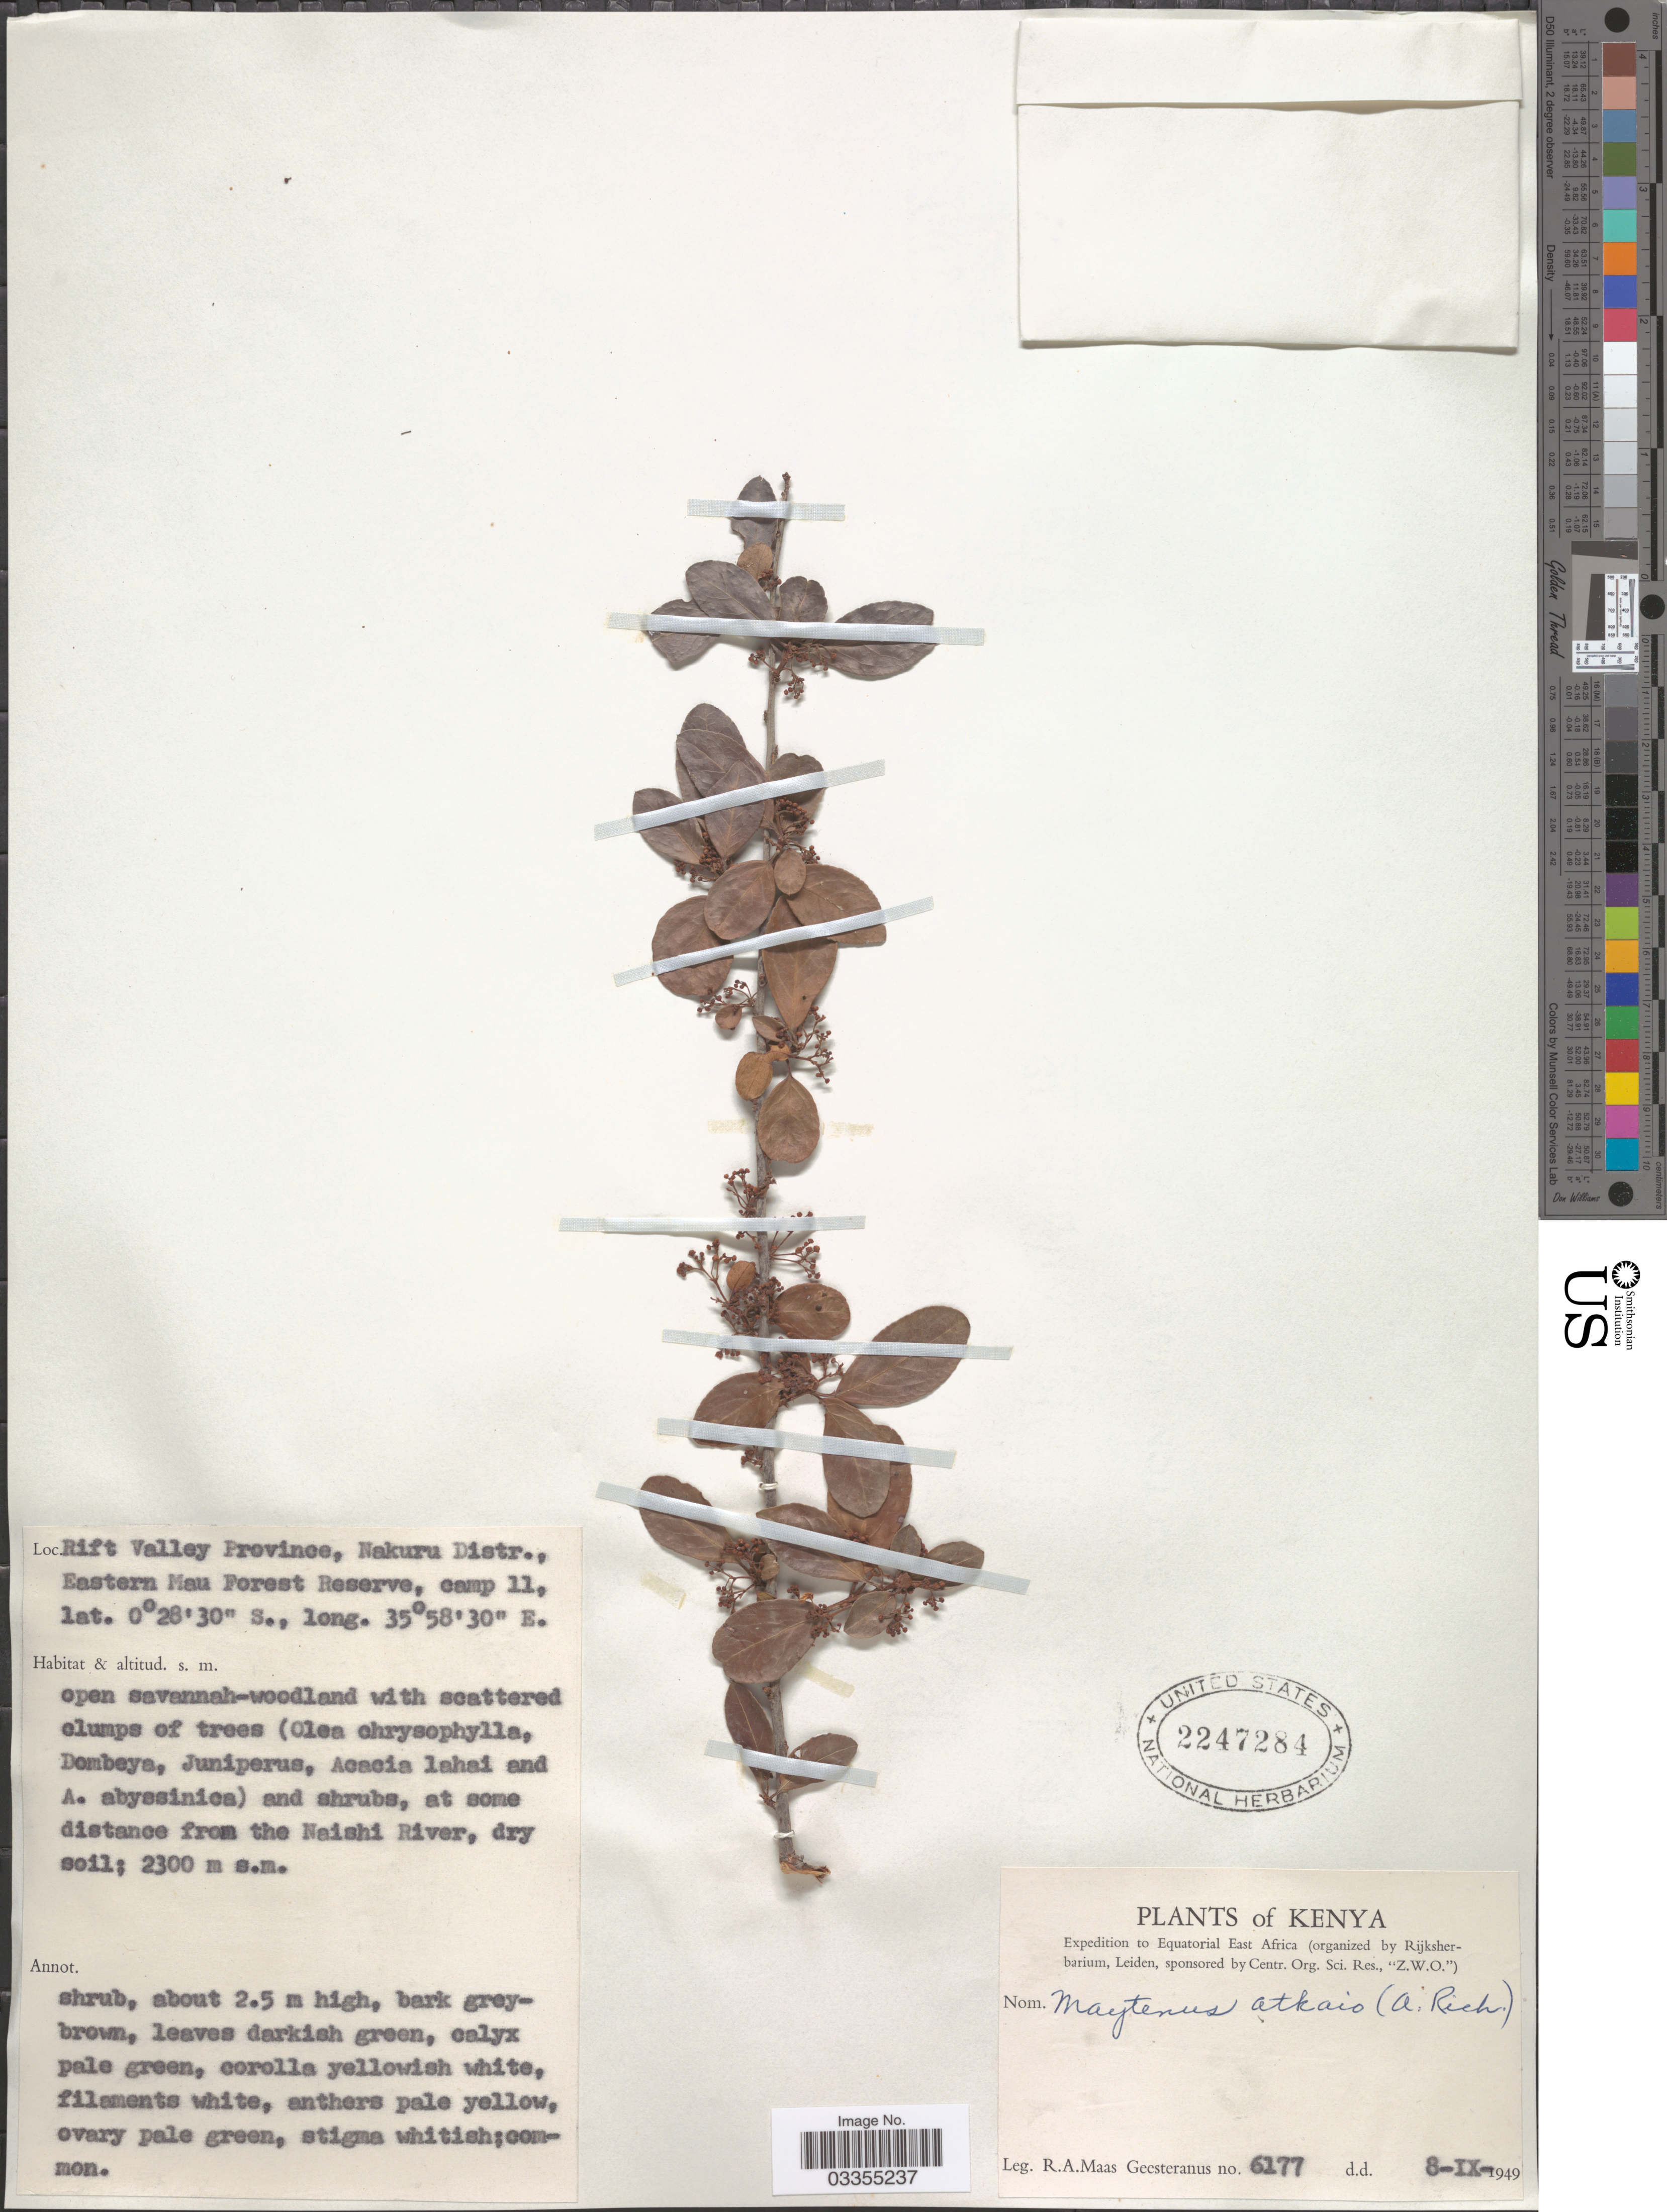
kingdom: Plantae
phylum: Tracheophyta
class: Magnoliopsida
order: Celastrales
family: Celastraceae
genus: Gymnosporia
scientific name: Gymnosporia arbutifolia subsp. arbutifolia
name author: (Hochst. ex A. Rich.) Loes.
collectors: R. A. Maas Geesteranus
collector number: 6177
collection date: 1949-09-08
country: Kenya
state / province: Nakuru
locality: Nakuru Distr., Eastern Mau Forest Reserve, camp 11. At some distance from the Naishi River.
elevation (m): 2300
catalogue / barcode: US 2247284